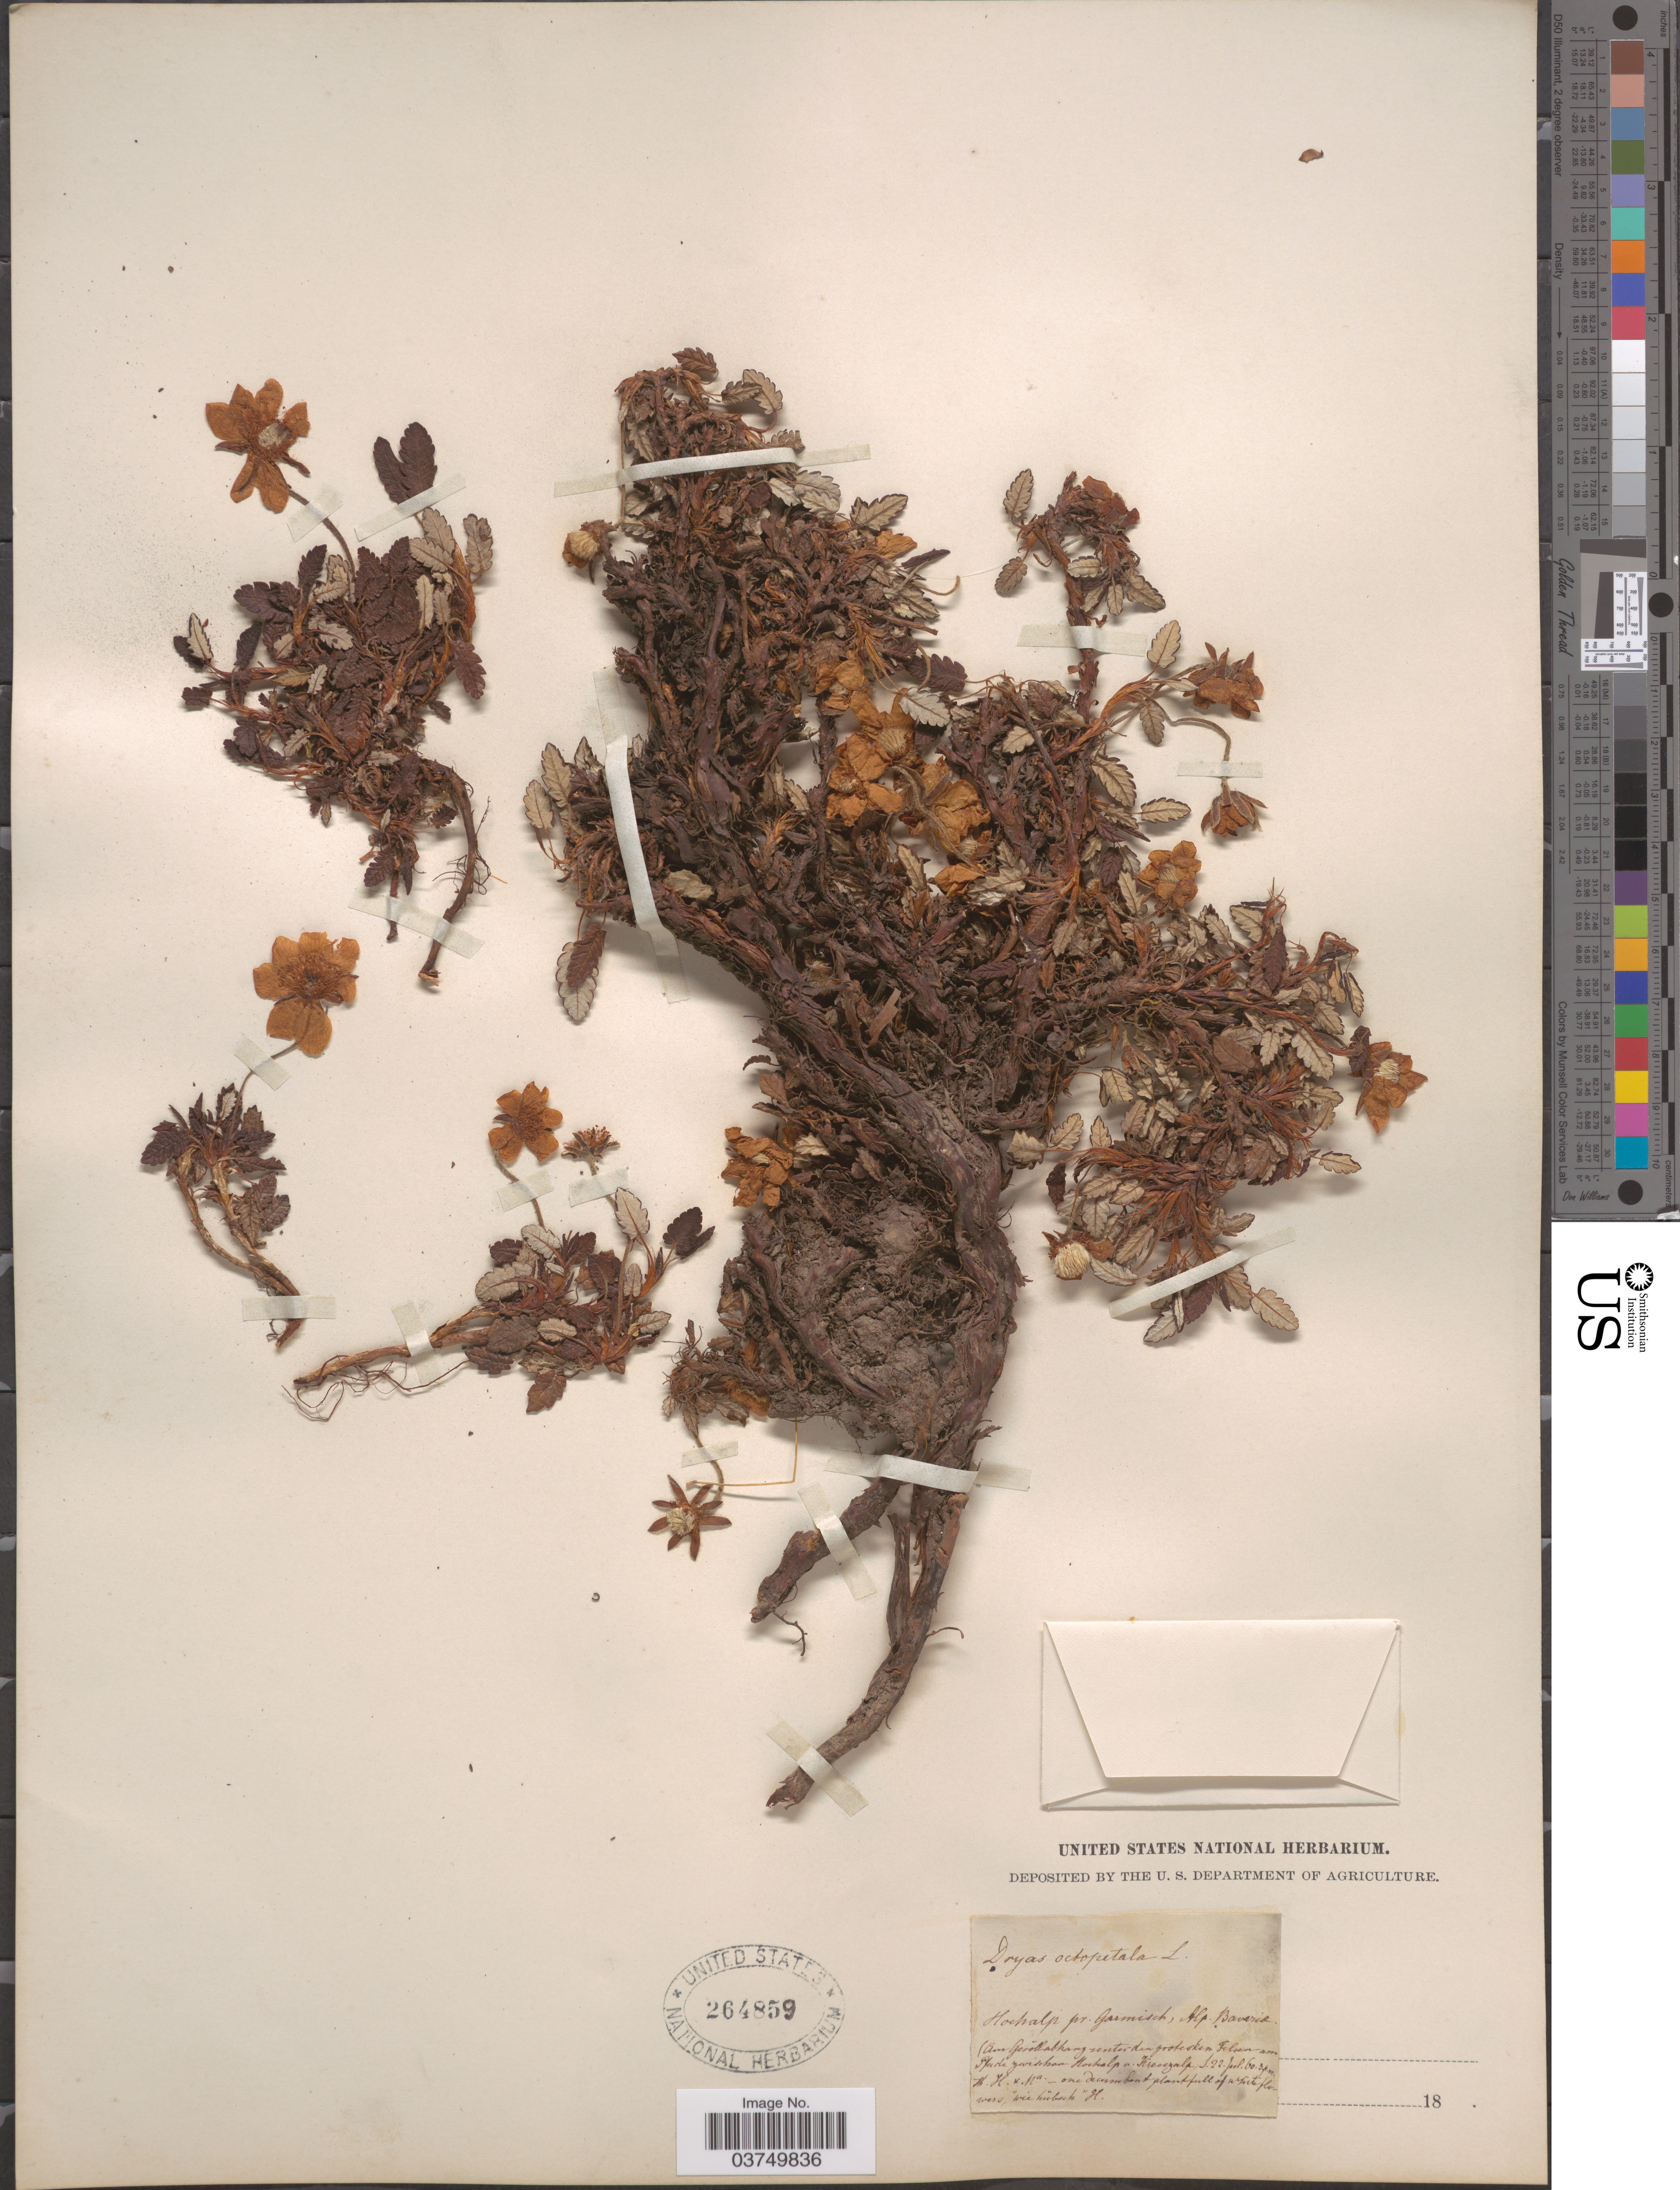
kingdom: Plantae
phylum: Tracheophyta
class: Magnoliopsida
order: Rosales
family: Rosaceae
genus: Dryas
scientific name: Dryas octopetala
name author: L.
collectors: Collector illegible & Collector illegible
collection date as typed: Transcribed d/m/y: 22/7/60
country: Germany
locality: Hochalp pr. Garmisch, Alp. Baveria.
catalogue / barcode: US 264859